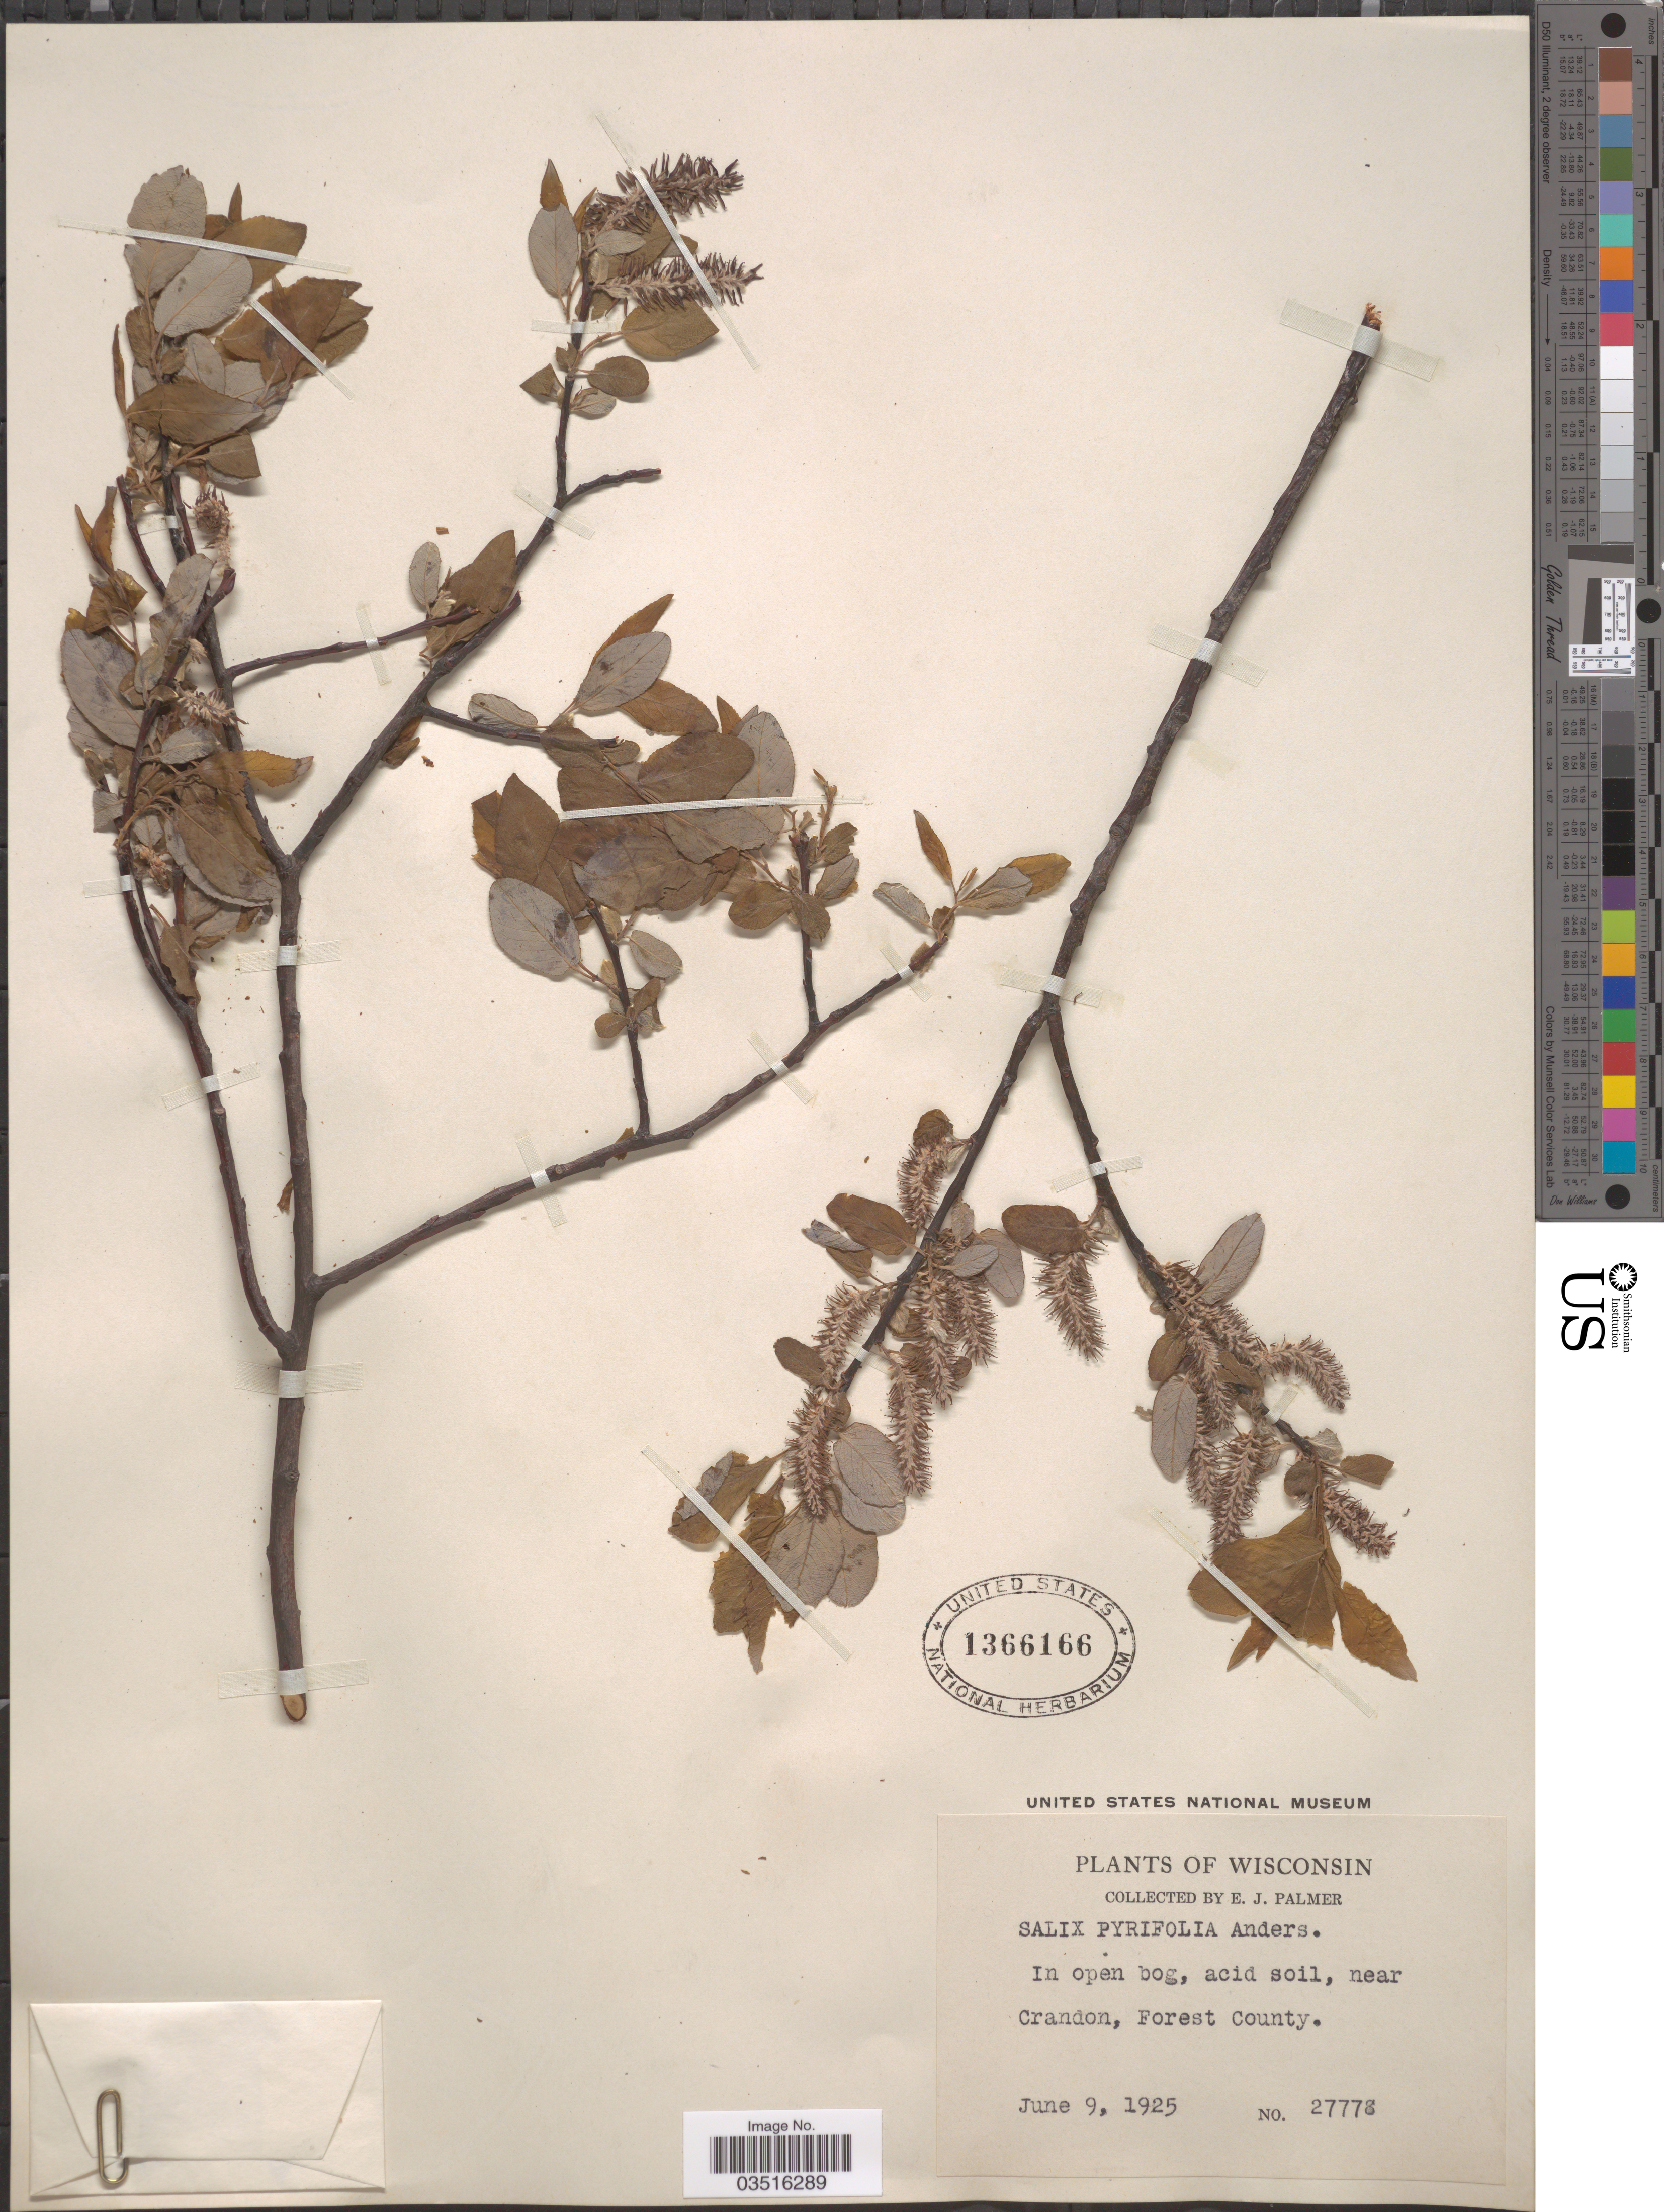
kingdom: Plantae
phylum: Tracheophyta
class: Magnoliopsida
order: Malpighiales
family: Salicaceae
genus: Salix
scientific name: Salix pyrifolia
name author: Ledeb.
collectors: E. J. Palmer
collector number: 27778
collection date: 1925-06-09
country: United States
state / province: Wisconsin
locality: Near Crandon, Forest County.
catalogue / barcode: US 1366166